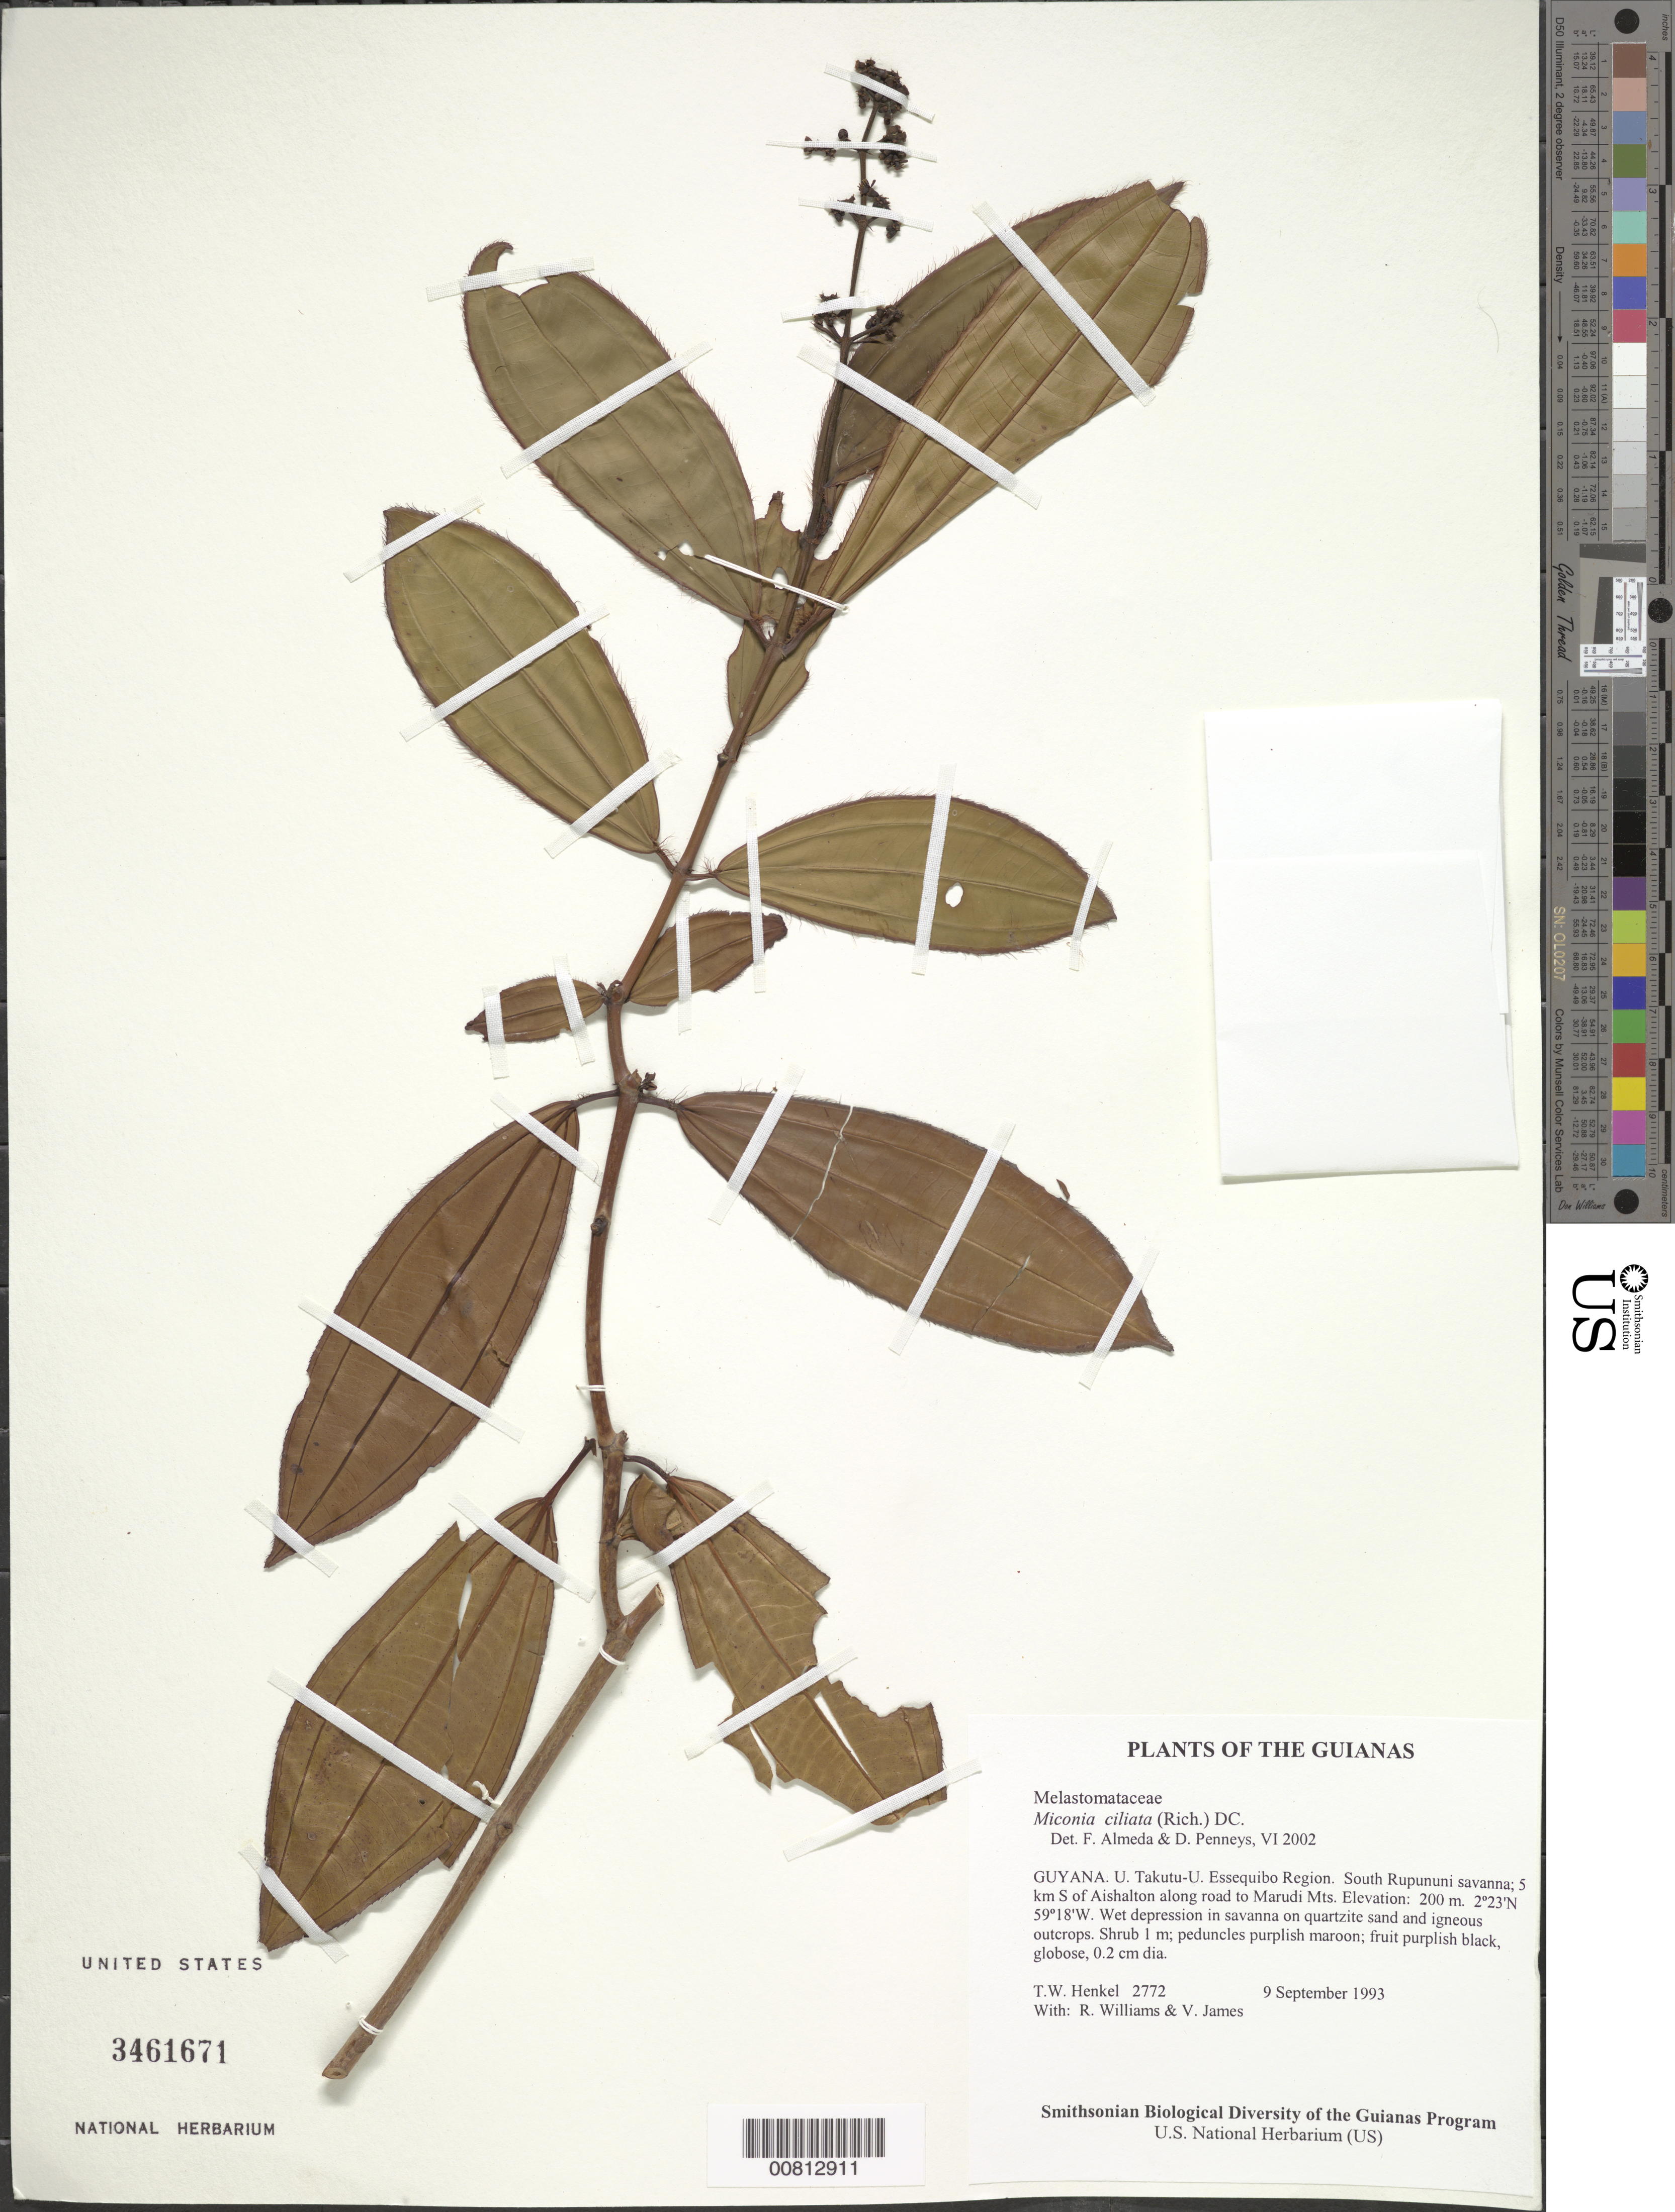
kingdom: Plantae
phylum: Tracheophyta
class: Magnoliopsida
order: Myrtales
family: Melastomataceae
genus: Miconia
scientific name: Miconia ciliata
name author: (Rich.) DC.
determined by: Almeda, F.; Penneys, D. S.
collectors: T. Henkel, R. Williams & V. James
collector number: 2772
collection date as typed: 9 September 1993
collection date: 1993-09-09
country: Guyana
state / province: U. Takutu-U. Essequibo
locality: South Rupununi savanna; 5 km S of Aishalton along road to Marudi Mts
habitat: Wet depression in savanna on quartzite sand and igneous outcrops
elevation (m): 200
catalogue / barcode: US 3461671